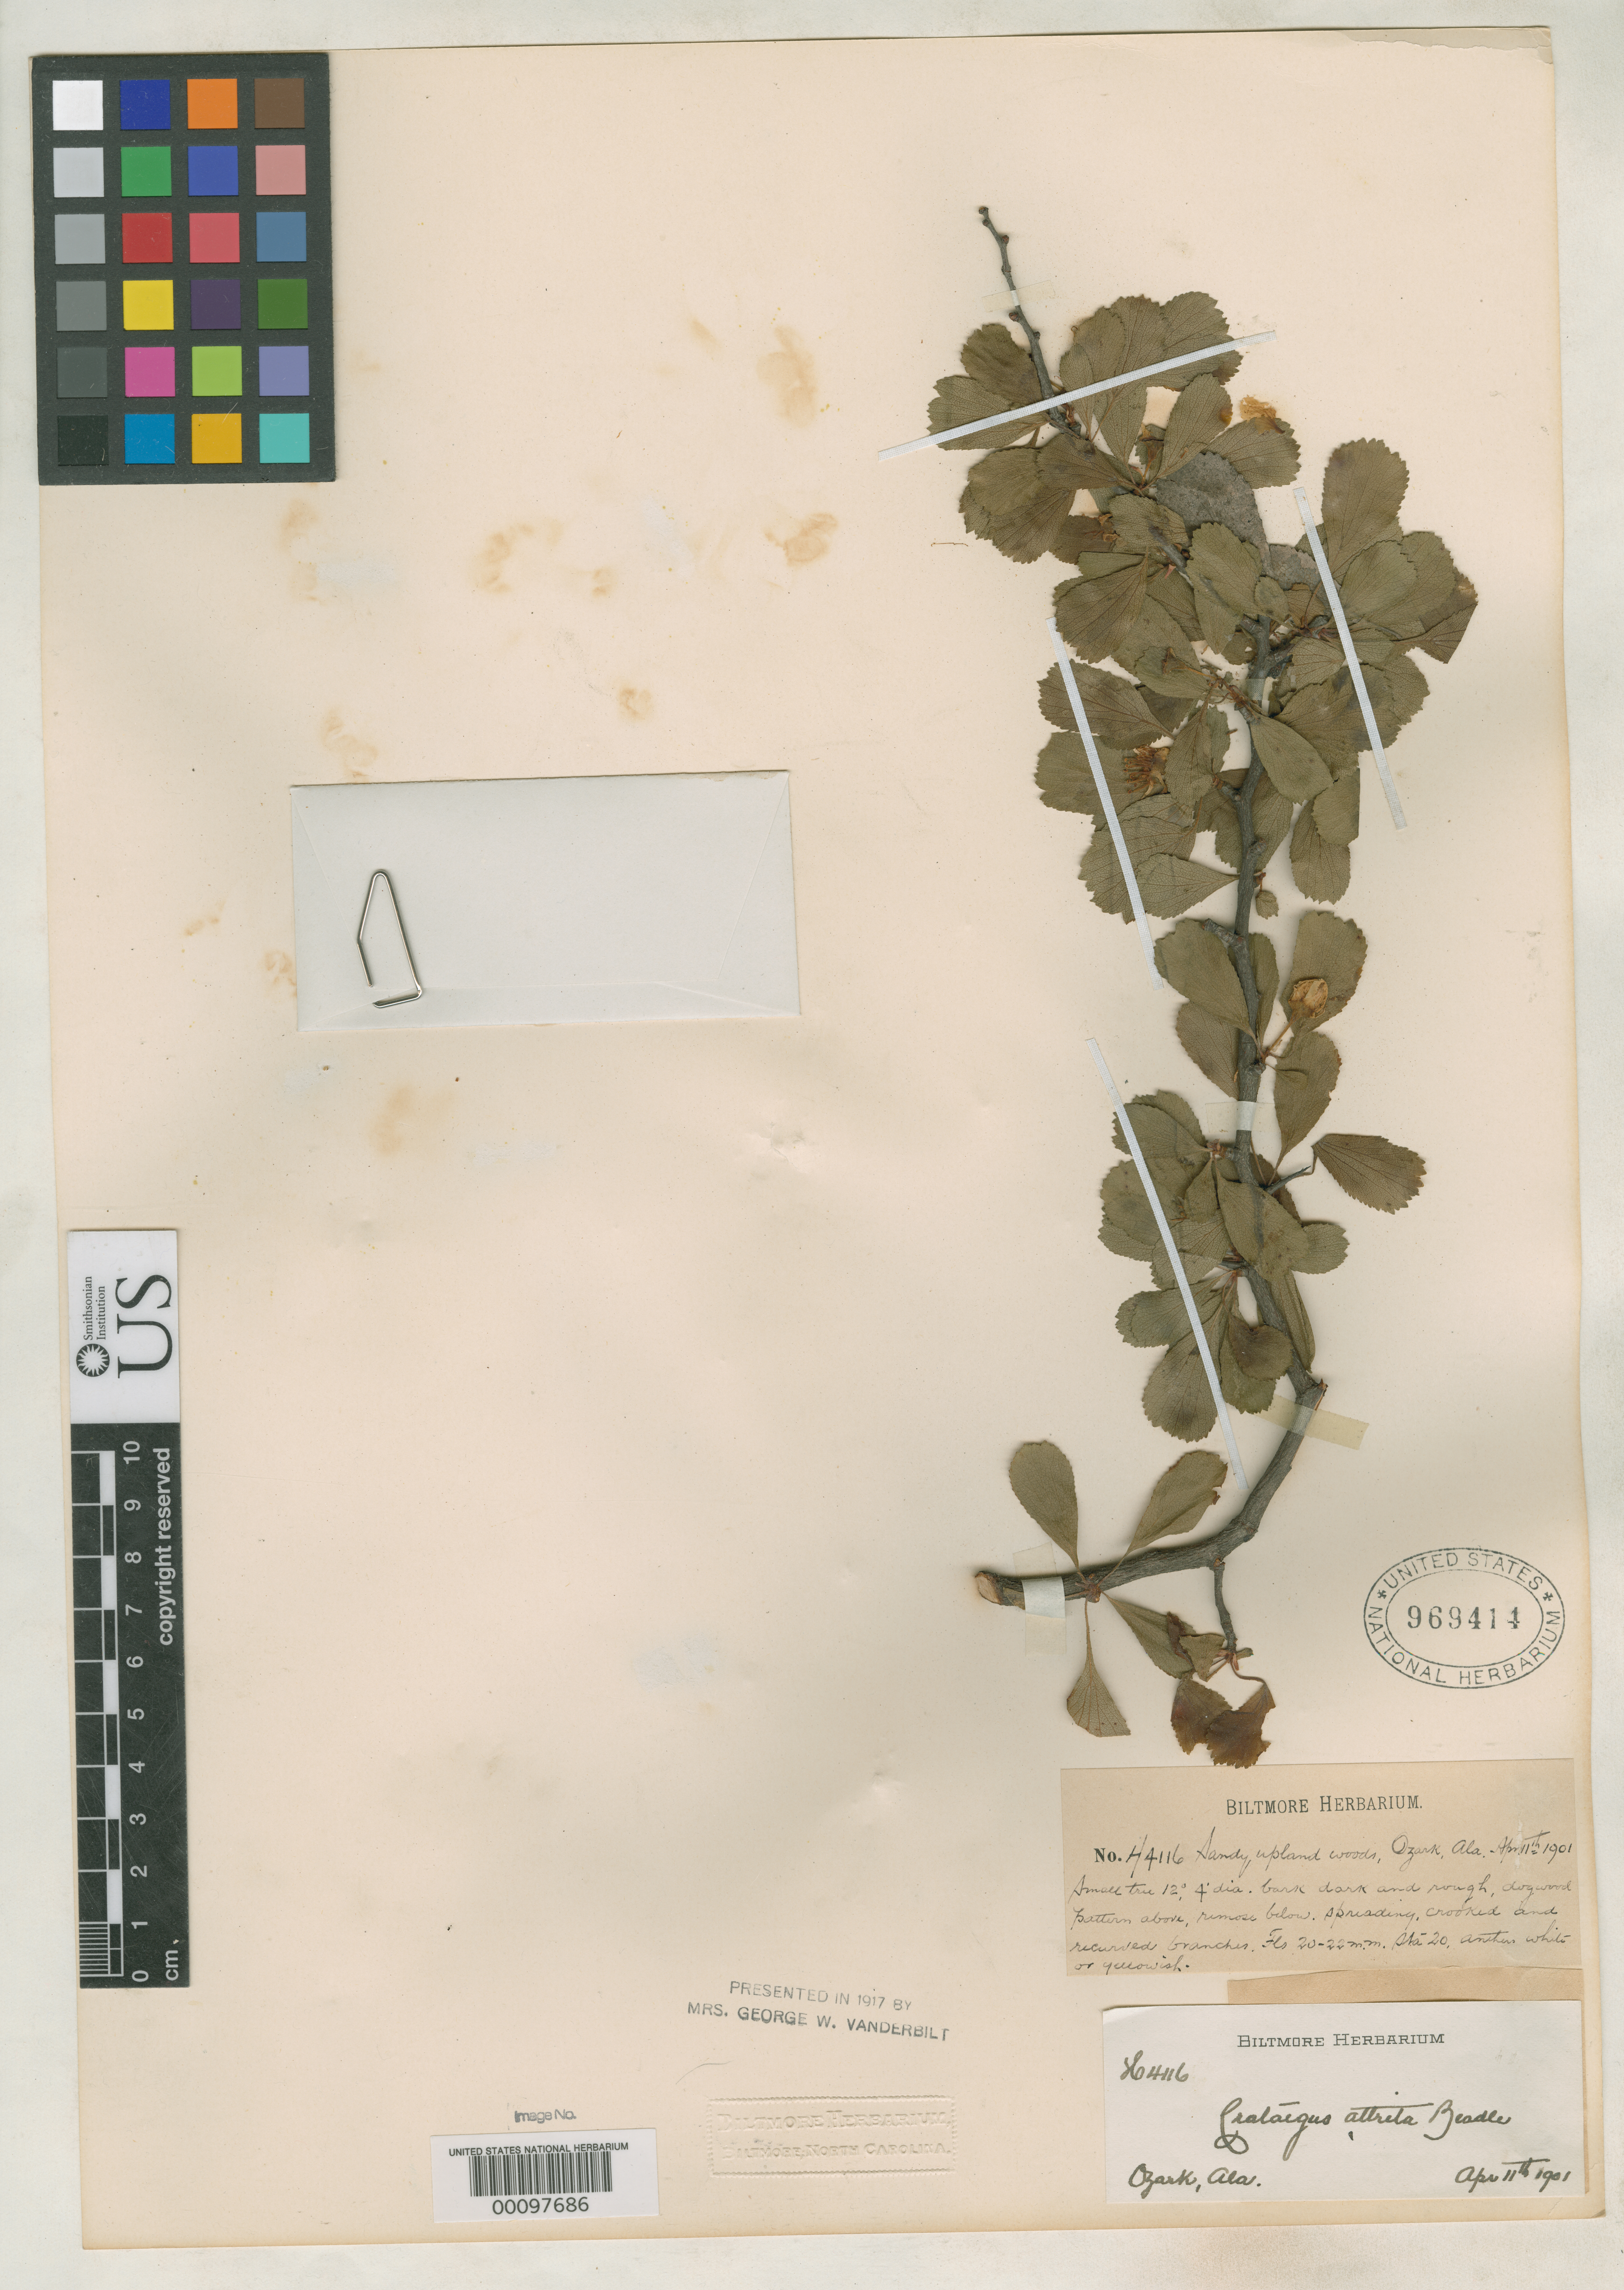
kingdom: Plantae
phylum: Tracheophyta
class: Magnoliopsida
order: Rosales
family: Rosaceae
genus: Crataegus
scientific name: Crataegus attrita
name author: Beadle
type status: Syntype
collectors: ex herb. Biltmore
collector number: H 4116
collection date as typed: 11 Apr 1901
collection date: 1901-04-11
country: United States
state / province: Alabama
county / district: Dale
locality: Ozark.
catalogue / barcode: US 969414